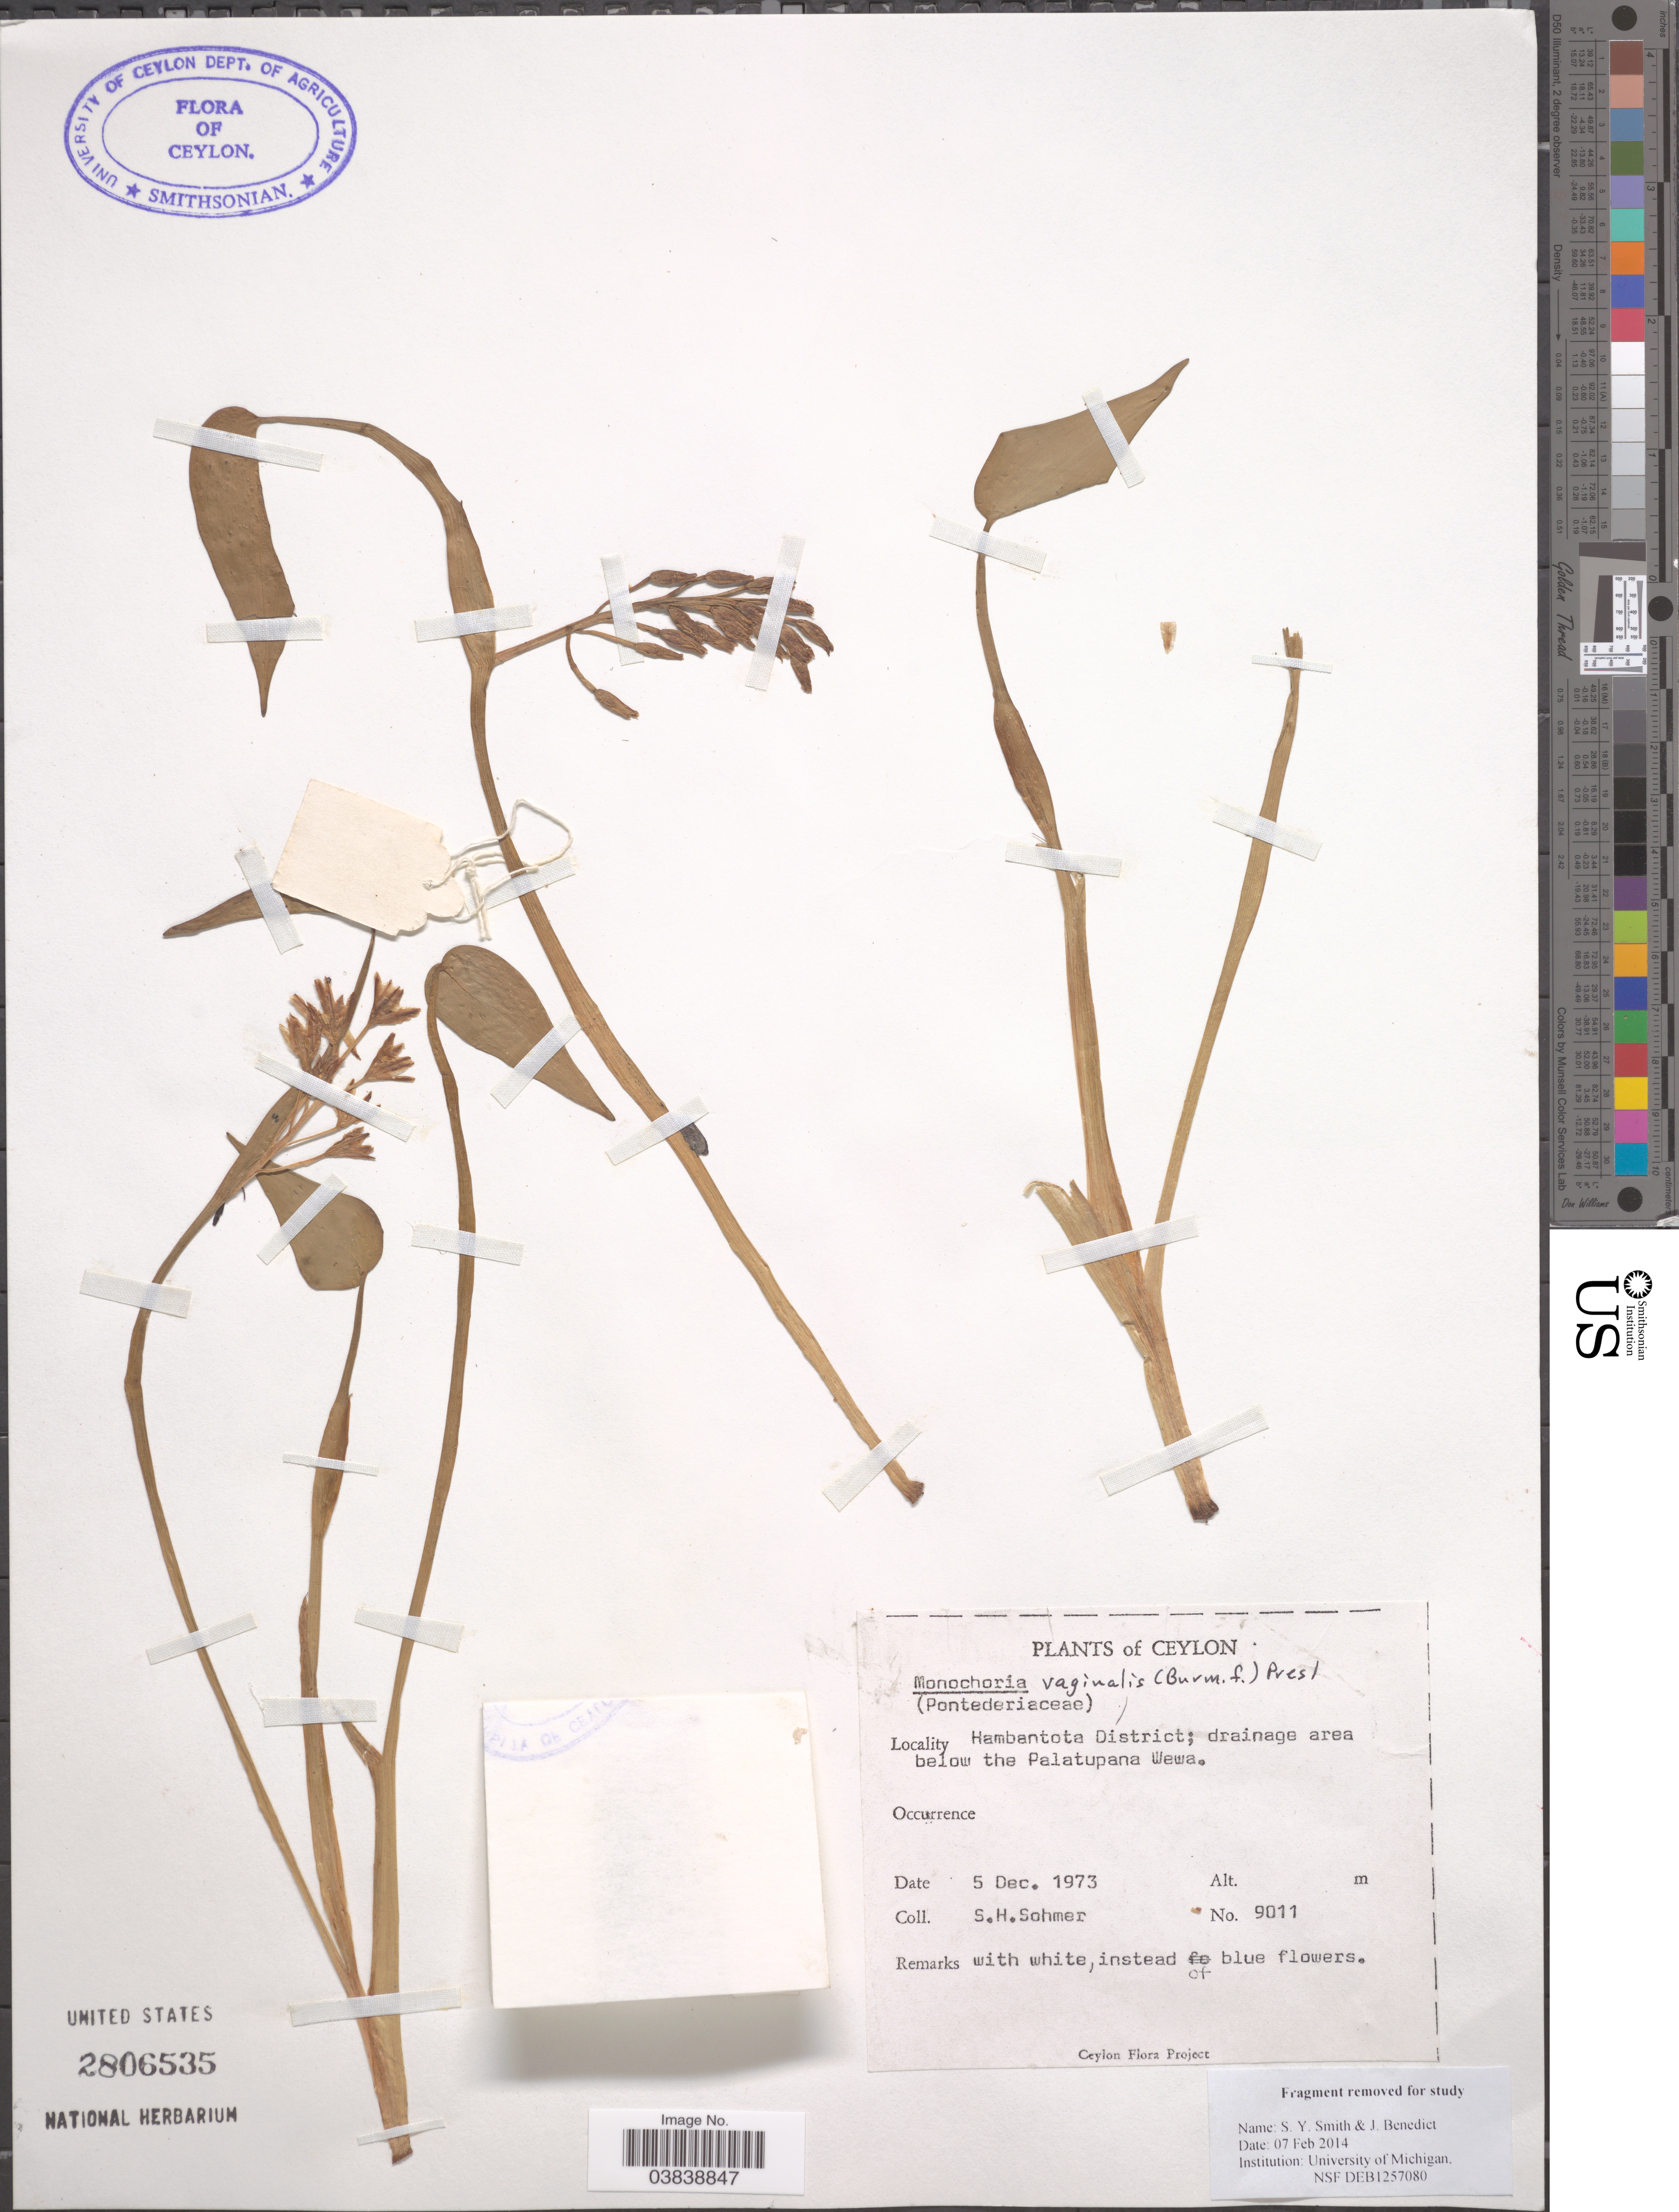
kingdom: Plantae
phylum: Tracheophyta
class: Liliopsida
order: Commelinales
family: Pontederiaceae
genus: Monochoria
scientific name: Monochoria vaginalis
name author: (Burm. f.) C. Presl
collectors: S. H. Sohmer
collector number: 9011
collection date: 1973-12-05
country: Sri Lanka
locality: Ceylon. Hambantota District; drainage area below the Palatupana Wewa.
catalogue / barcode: US 2806535